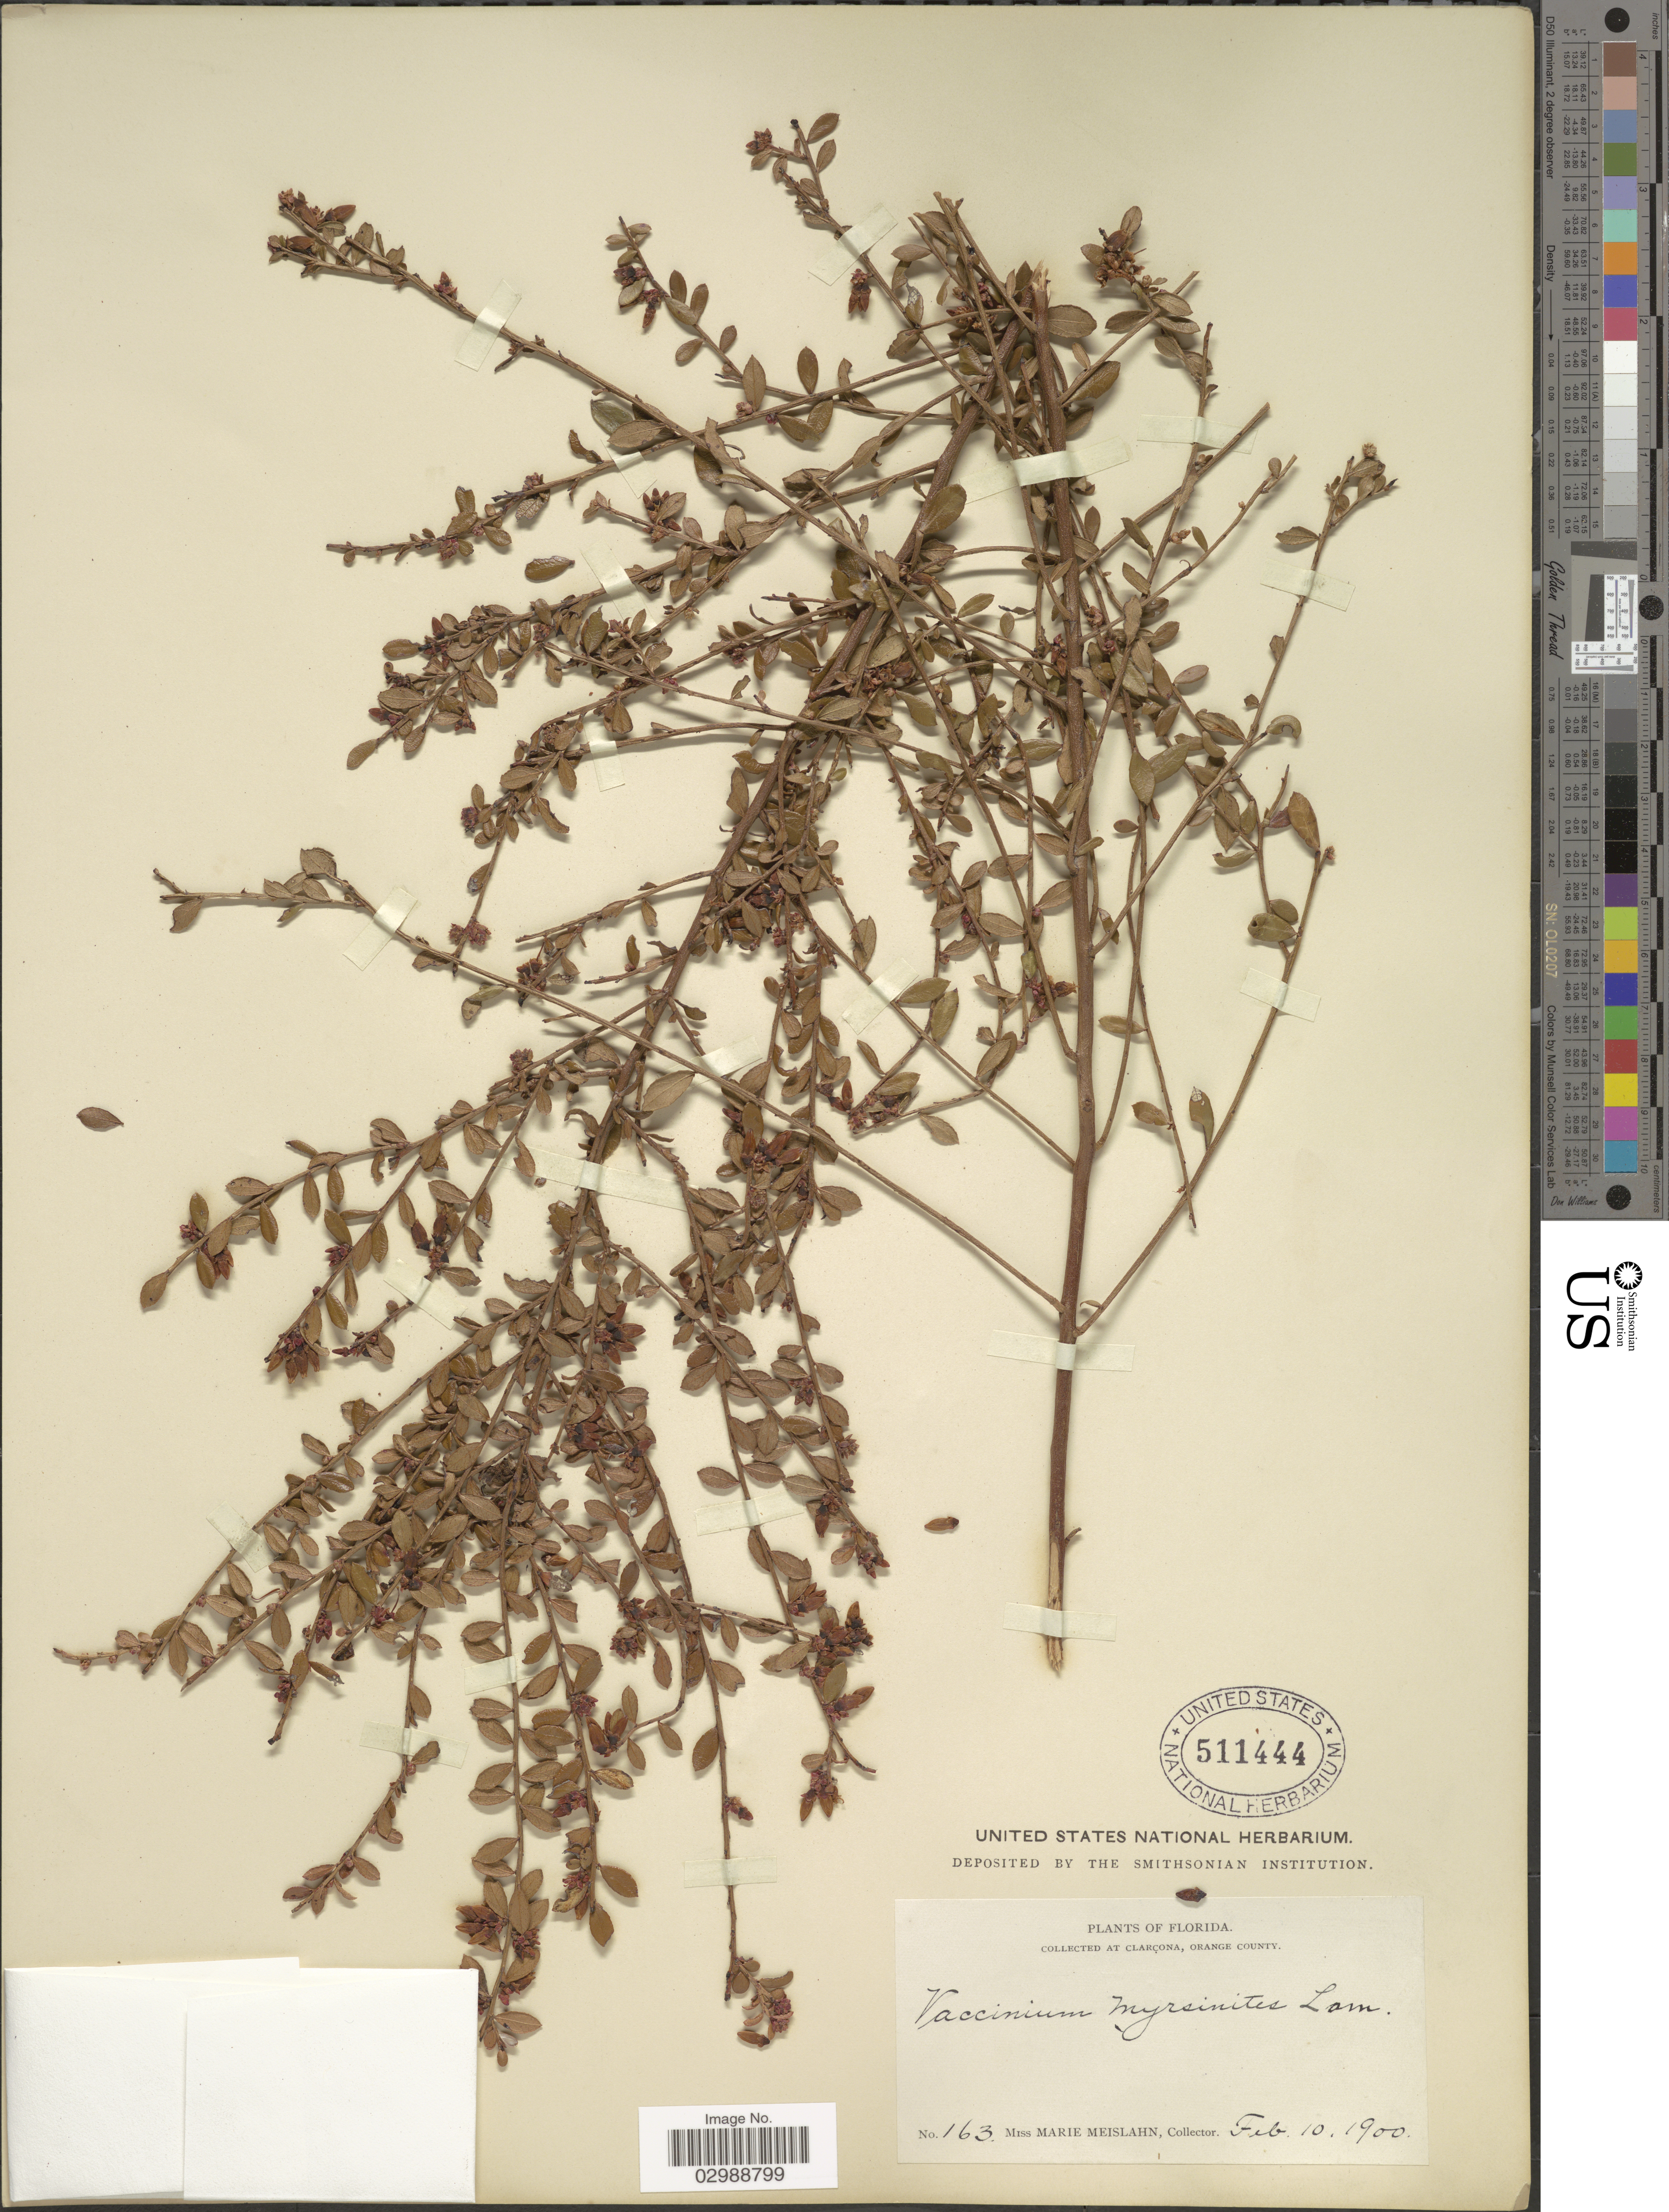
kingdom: Plantae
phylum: Tracheophyta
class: Magnoliopsida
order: Ericales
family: Ericaceae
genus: Vaccinium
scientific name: Vaccinium nitidum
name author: Andrews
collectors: M. Meislahn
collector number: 163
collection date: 1900-02-10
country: United States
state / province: Florida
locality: At Clarcona, Orange County.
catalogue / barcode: US 511444